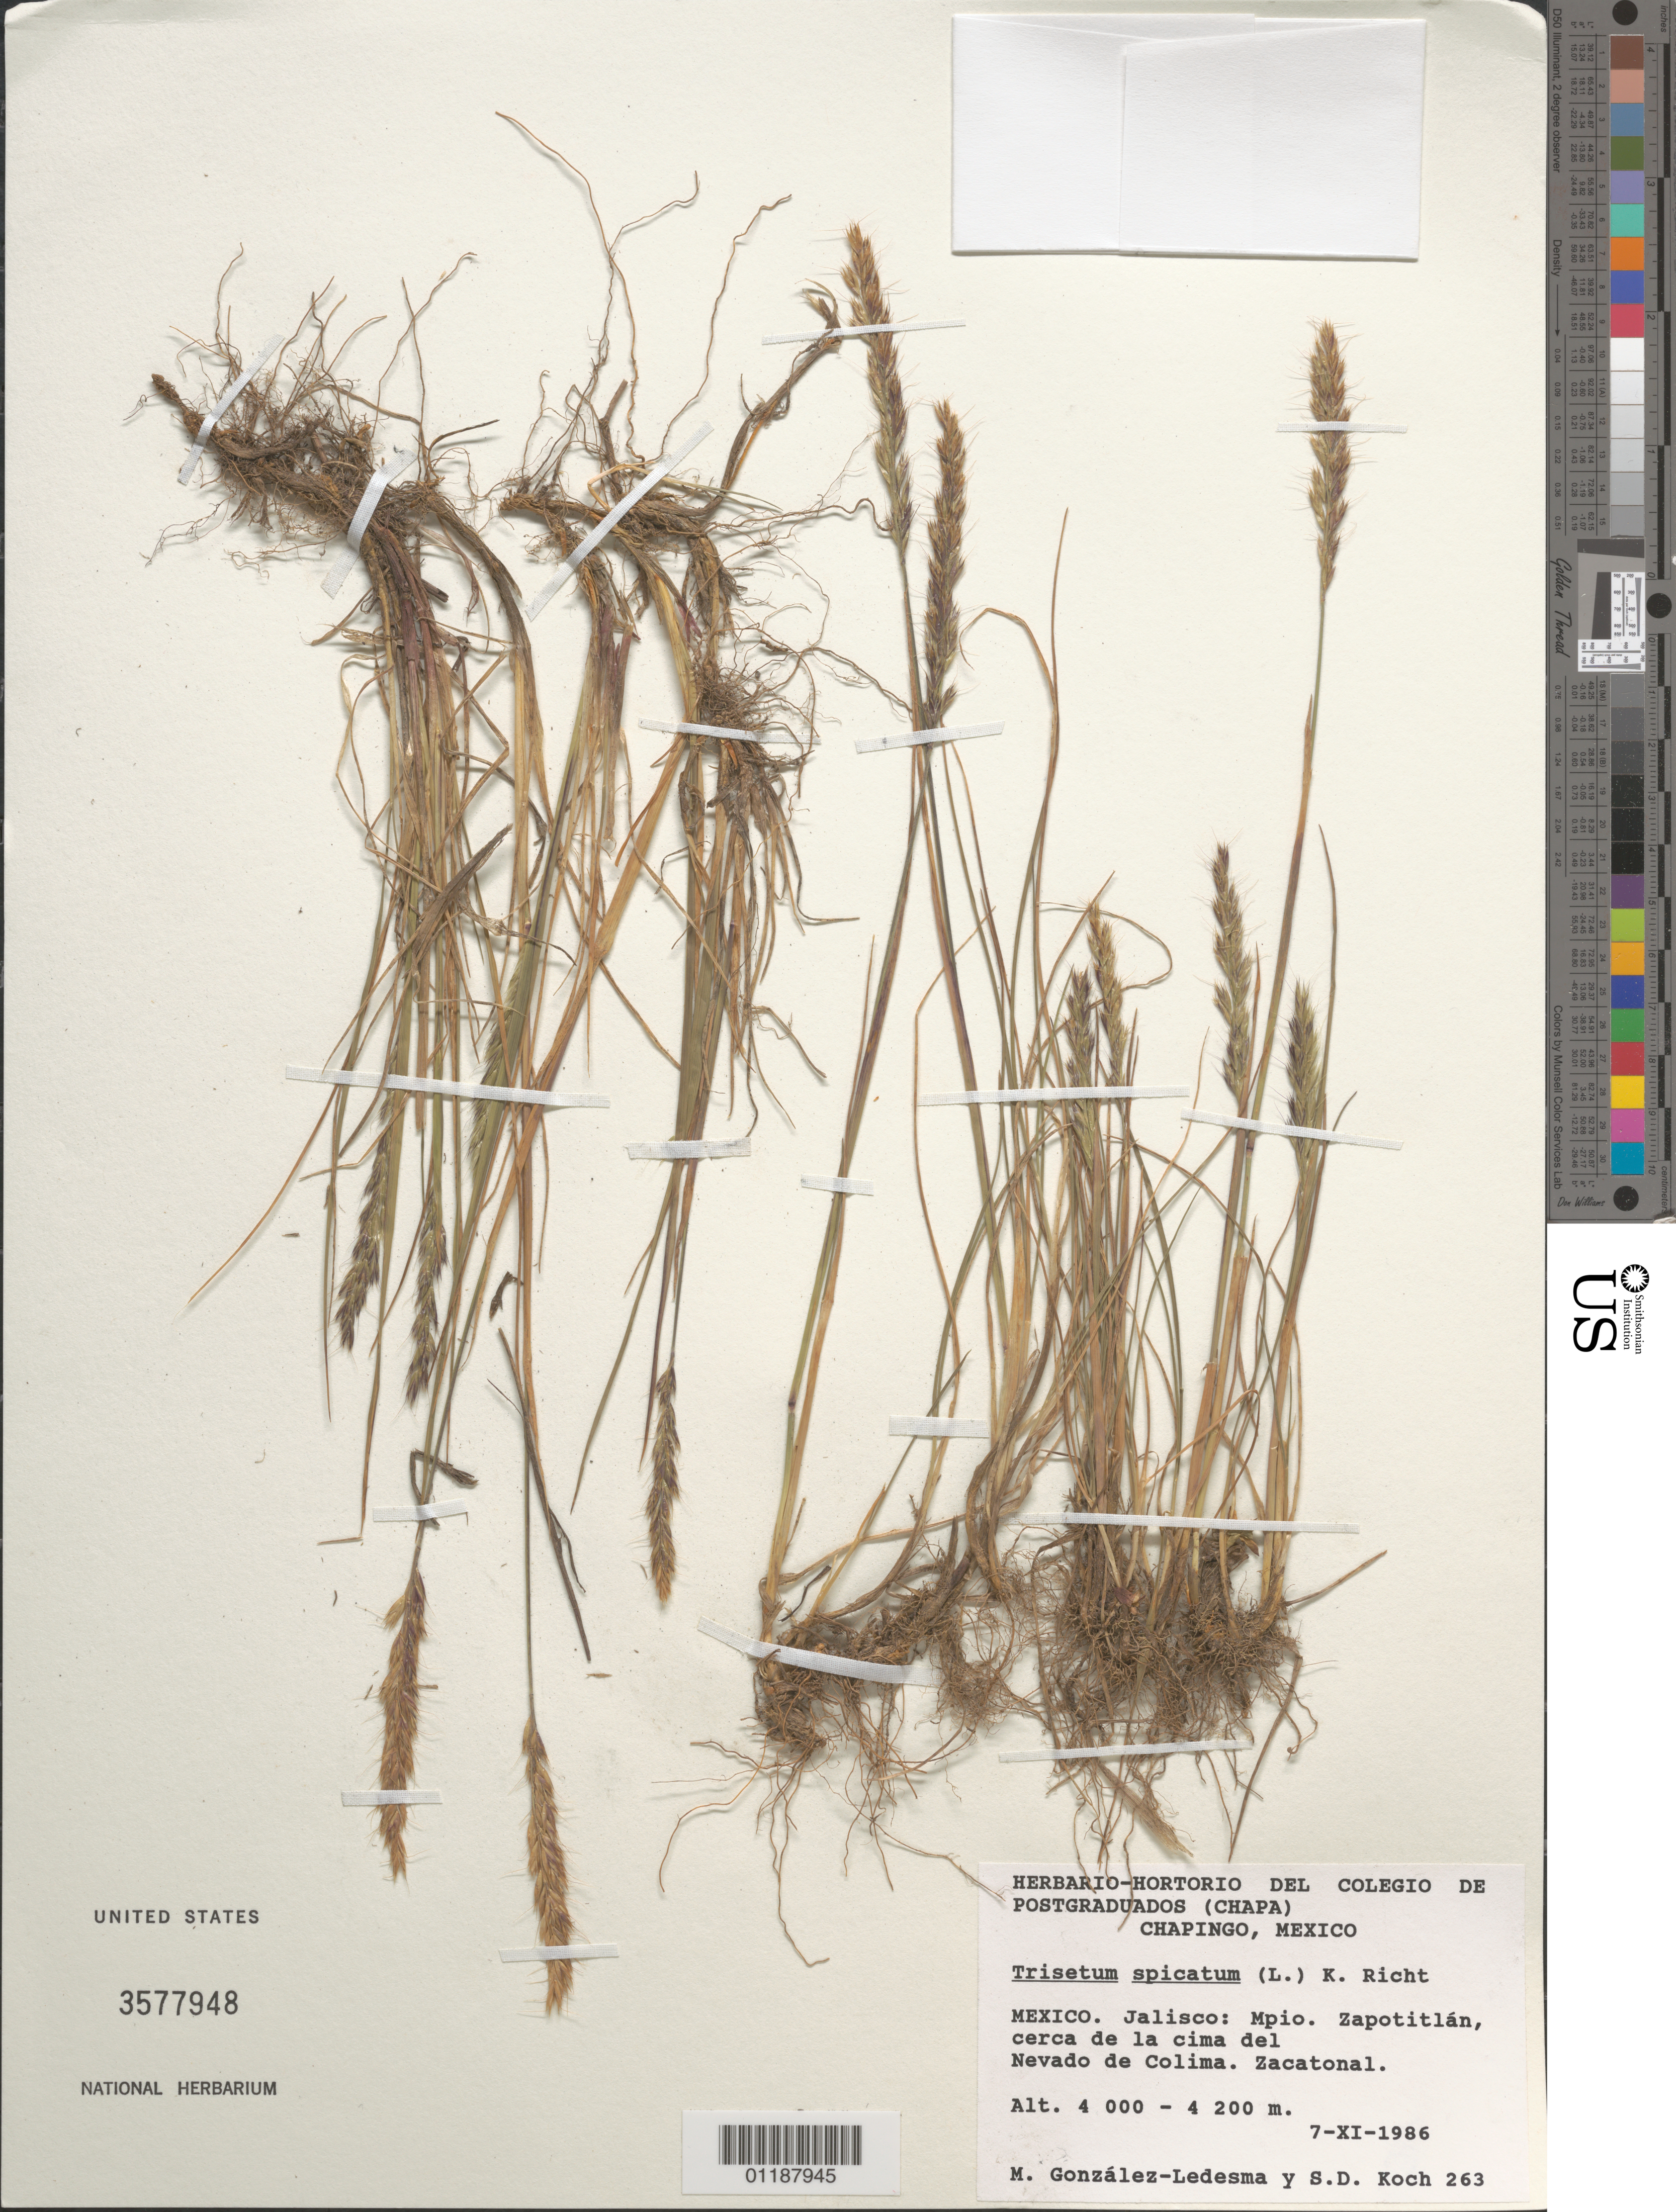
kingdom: Plantae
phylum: Tracheophyta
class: Liliopsida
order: Poales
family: Poaceae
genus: Trisetum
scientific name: Trisetum spicatum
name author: (L.) K. Richt.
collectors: M. González-Ledesma & S. D. Koch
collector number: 263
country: Mexico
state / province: Jalisco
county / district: Zapotitlán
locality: Cerca de la cima del Nevado de Colima, Zacatonal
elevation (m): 4000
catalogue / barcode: US 3577948